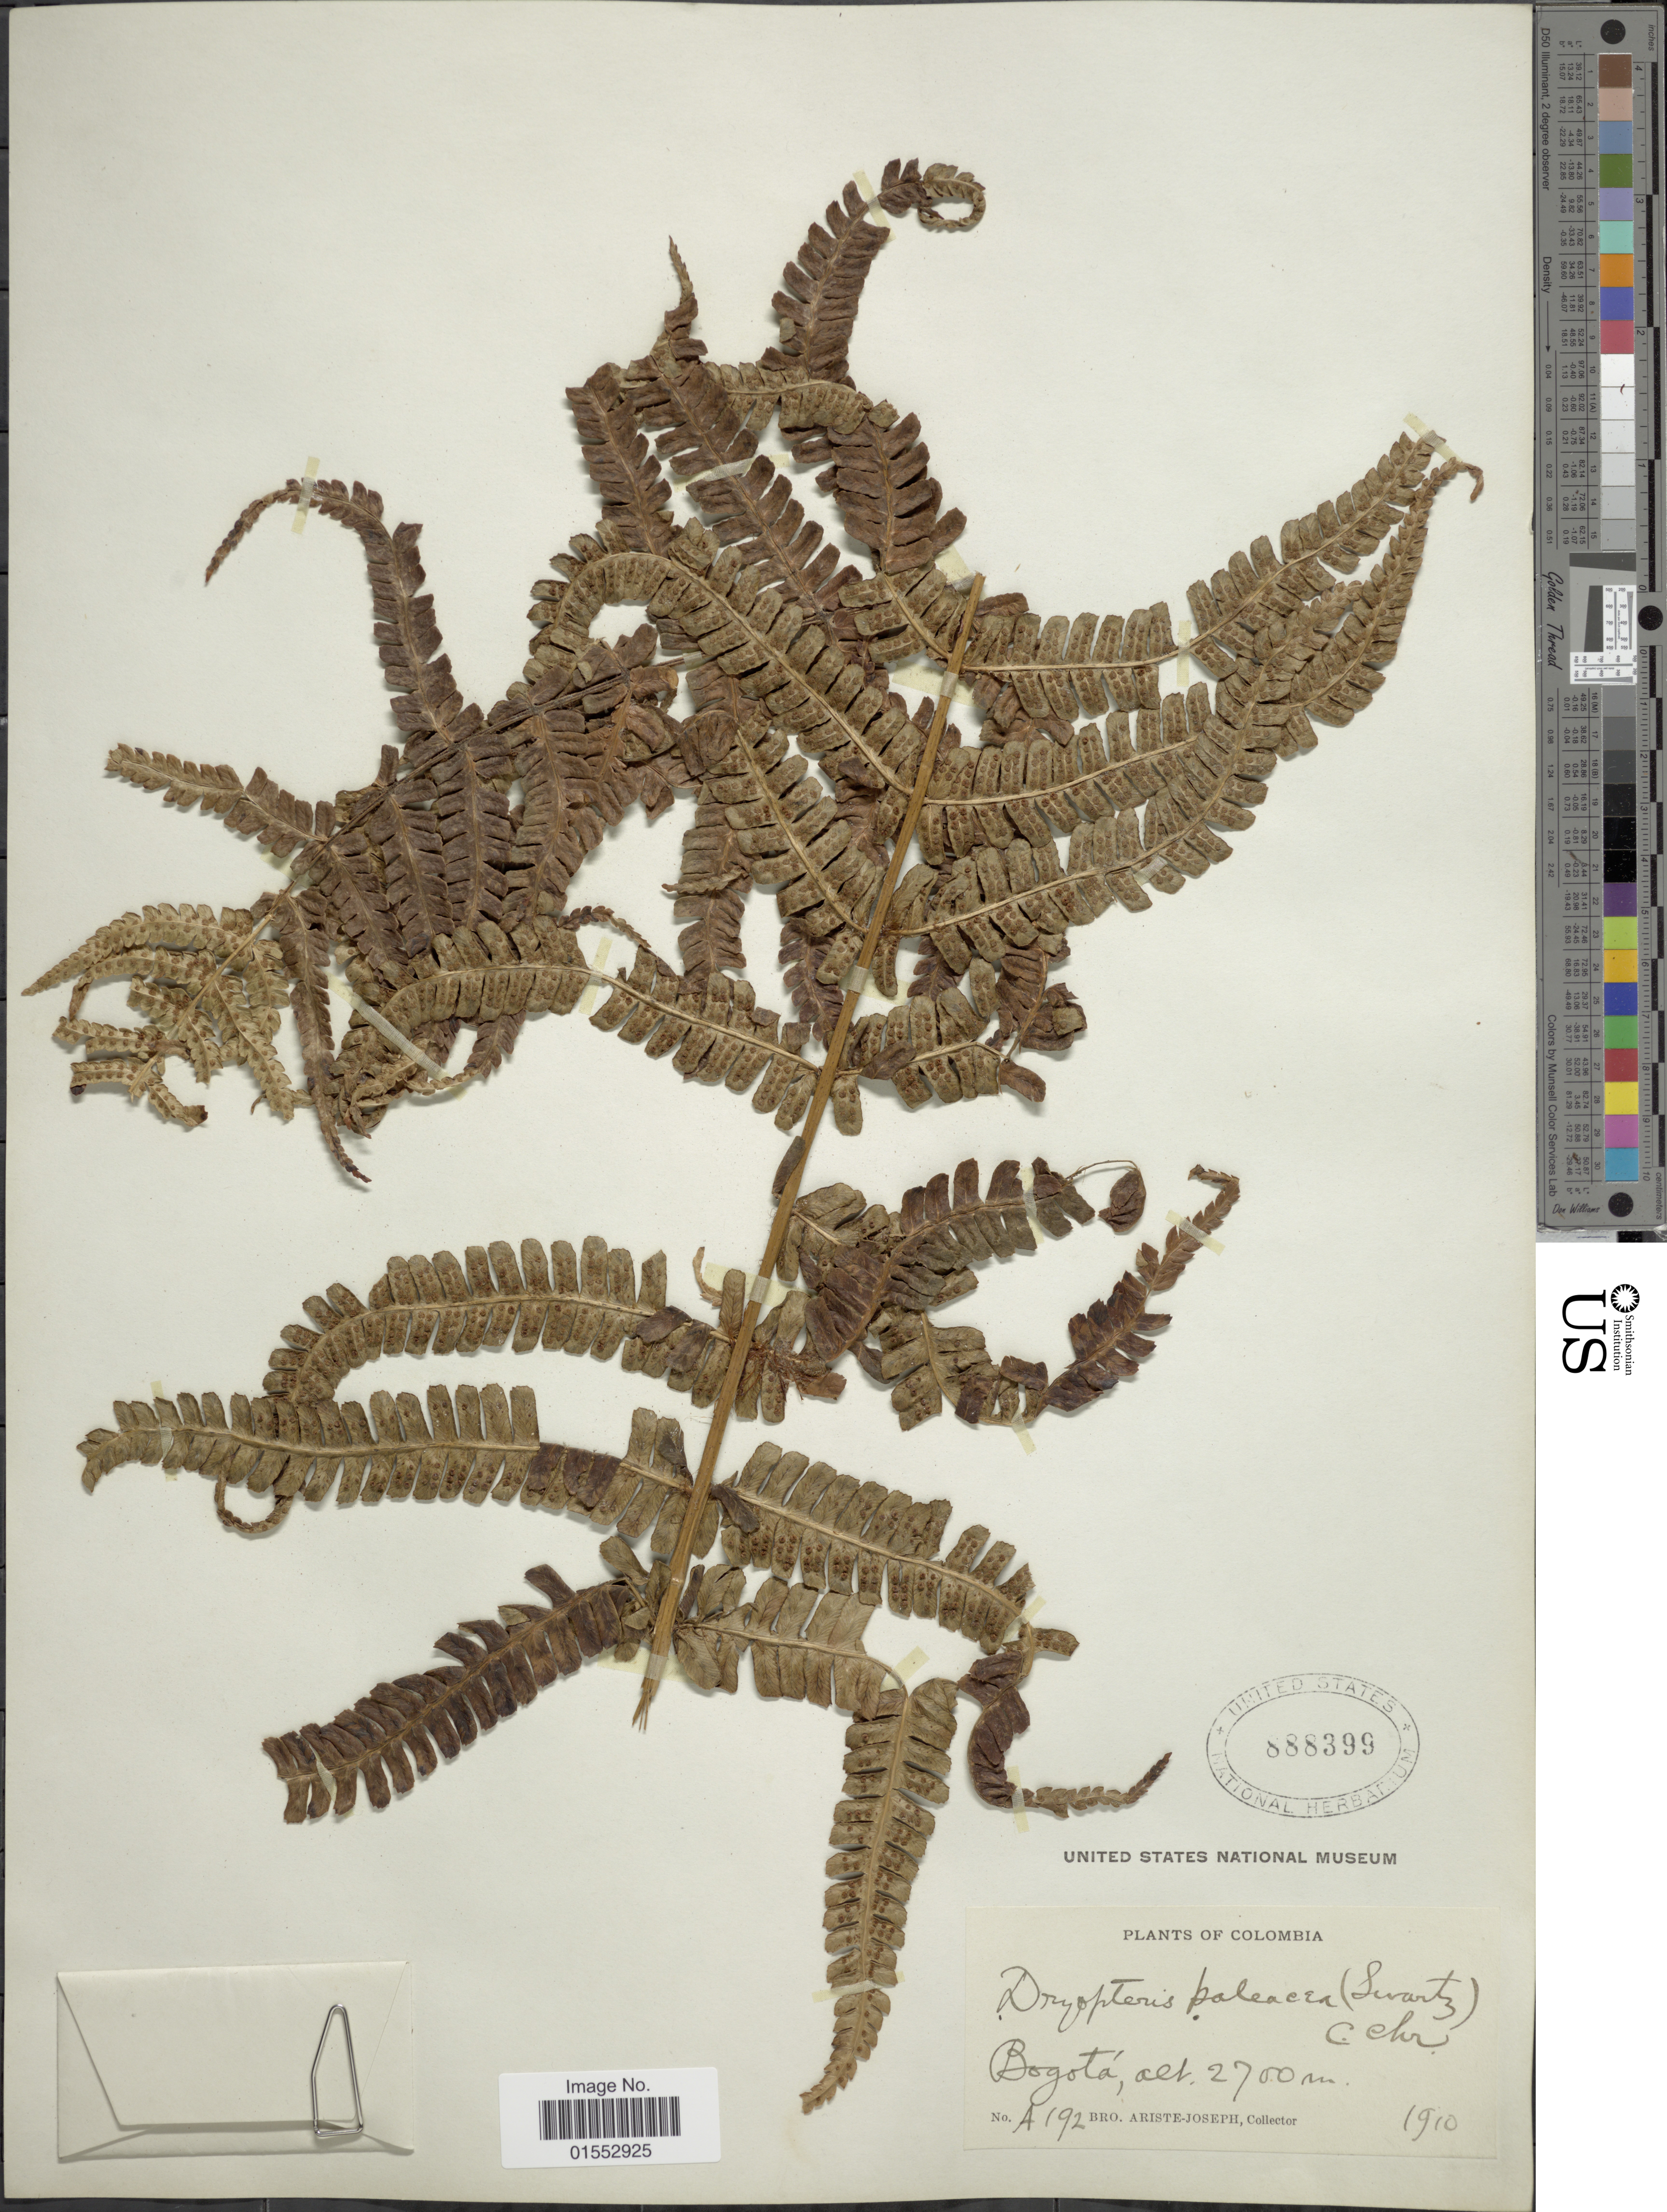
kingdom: Plantae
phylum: Tracheophyta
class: Polypodiopsida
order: Polypodiales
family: Dryopteridaceae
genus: Dryopteris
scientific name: Dryopteris wallichiana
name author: (Spreng.) Hyl.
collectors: Bro. Ariste-Joseph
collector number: A192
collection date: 1910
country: Colombia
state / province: Bogota D.C.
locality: Bogota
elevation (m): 2700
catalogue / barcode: US 888399